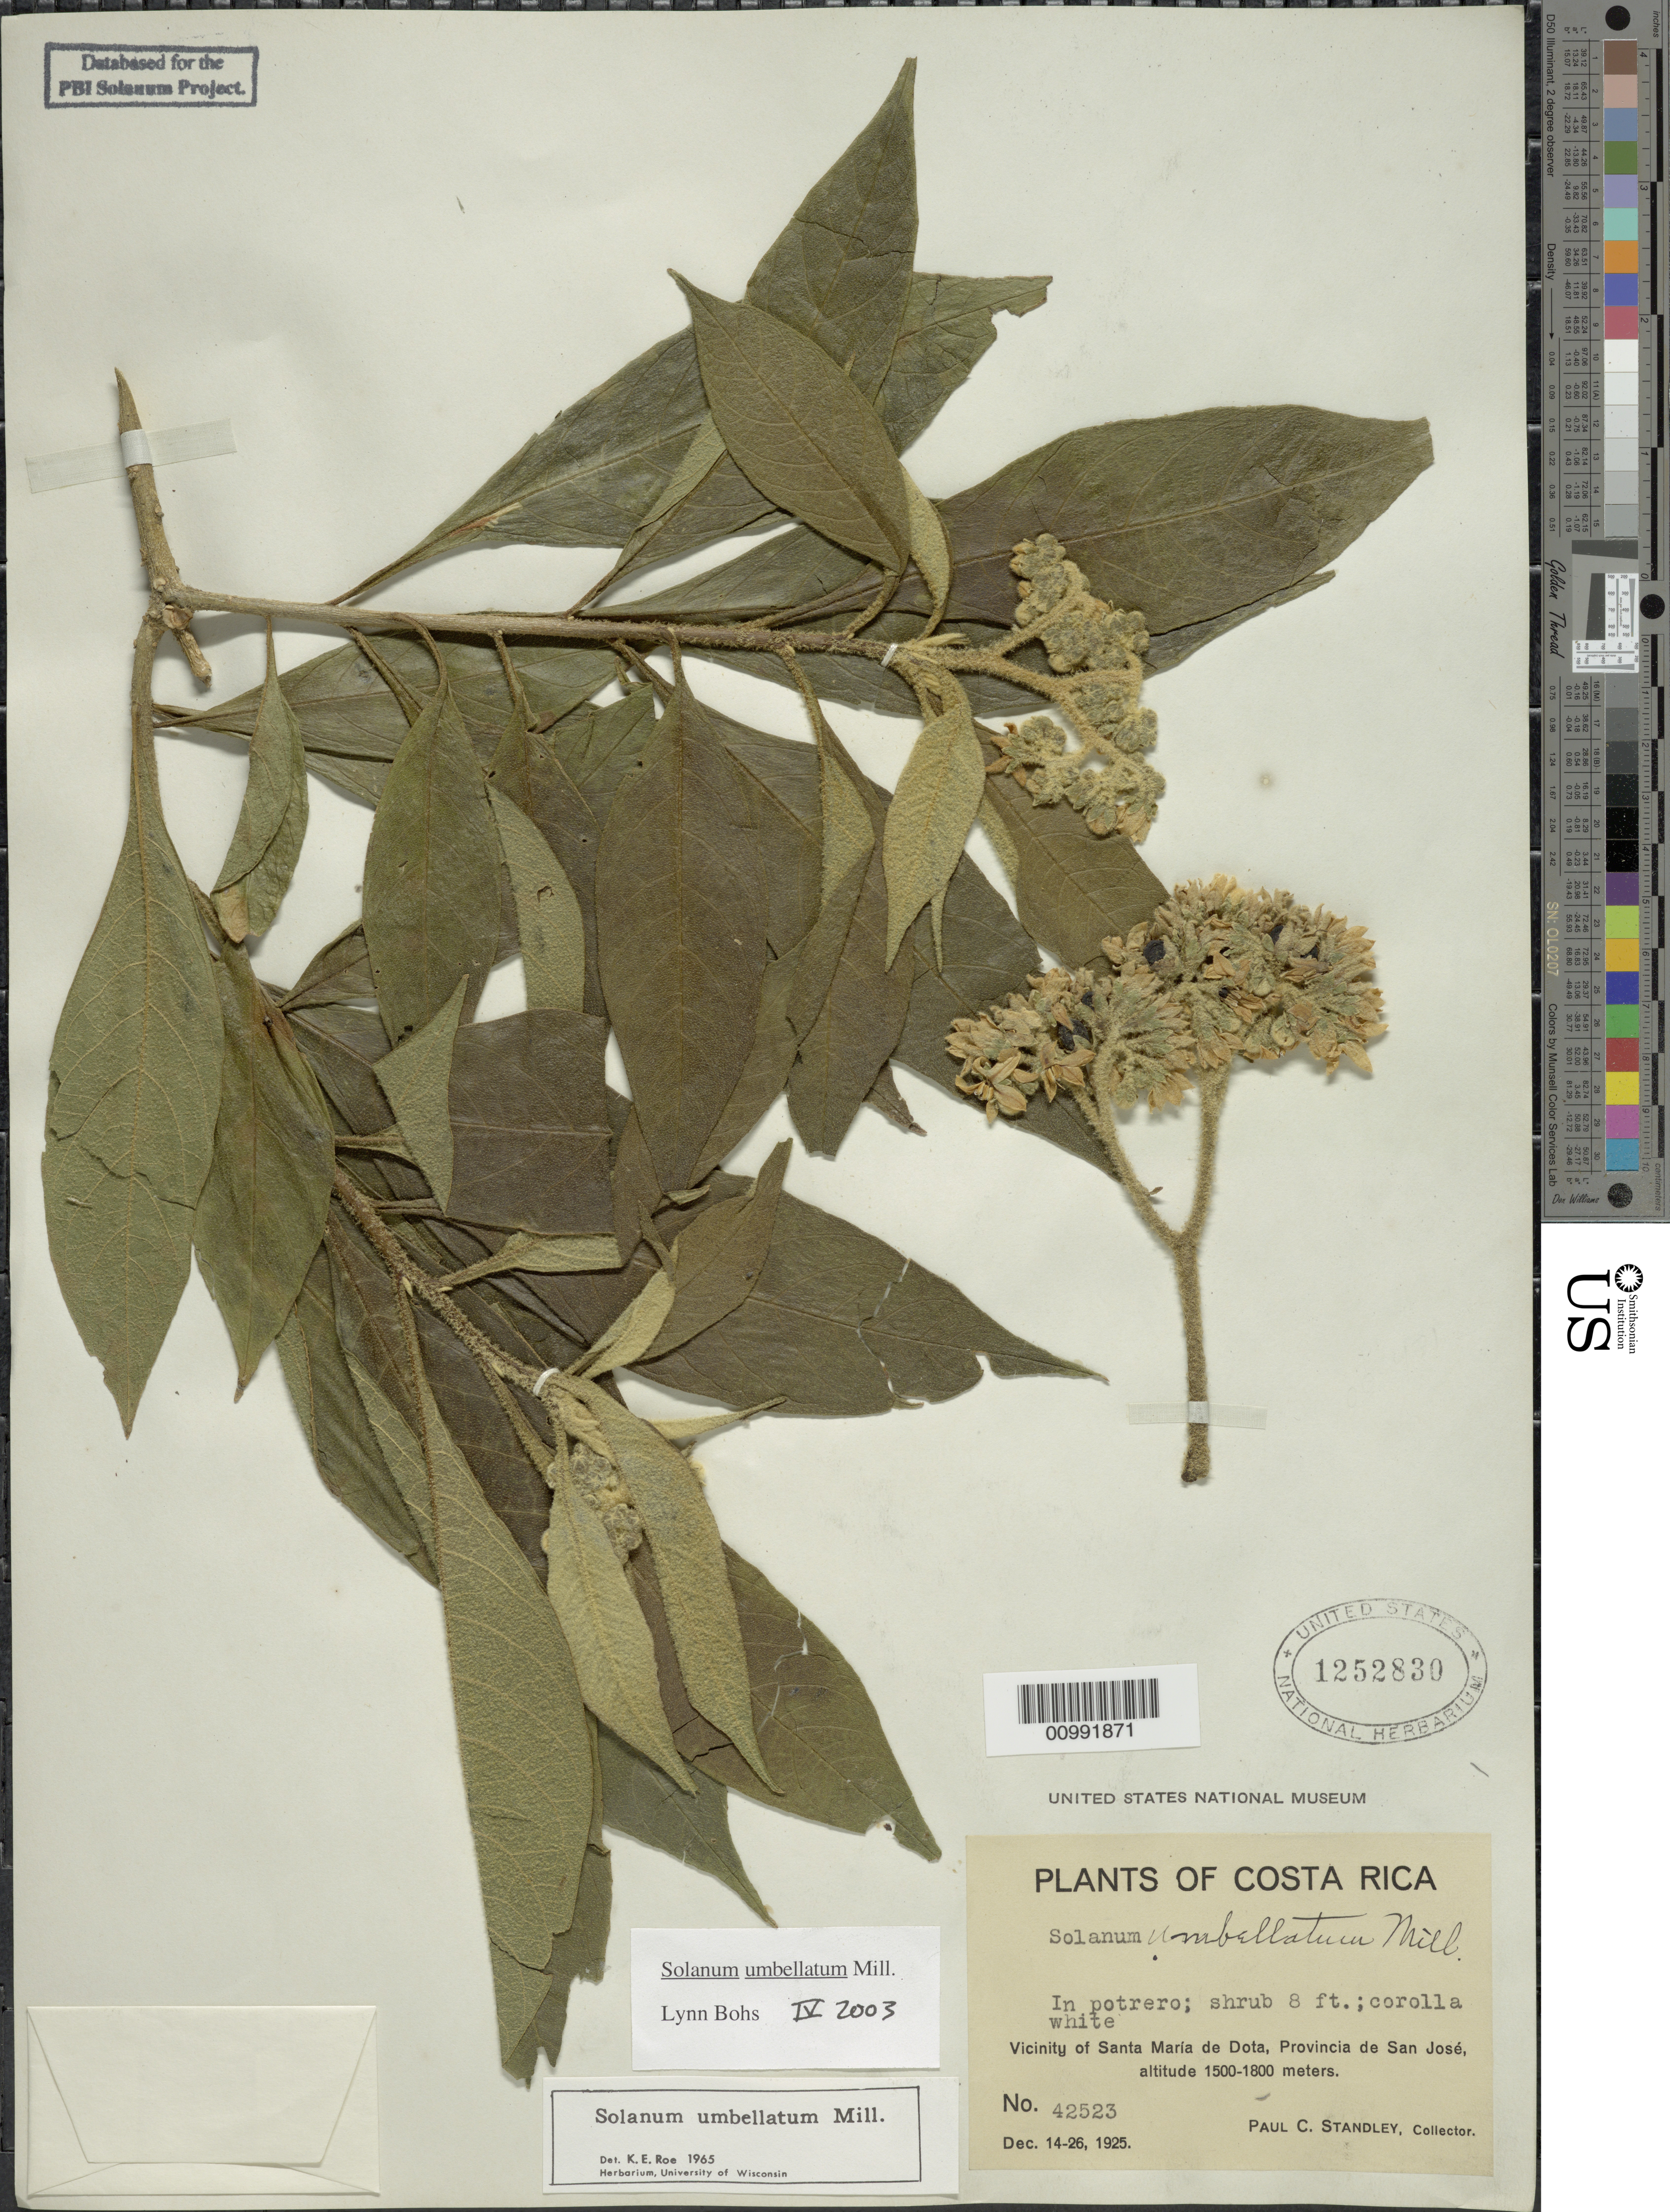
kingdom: Plantae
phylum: Tracheophyta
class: Magnoliopsida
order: Solanales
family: Solanaceae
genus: Solanum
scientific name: Solanum umbellatum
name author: Mill.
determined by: Bohs, L. A.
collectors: P. C. Standley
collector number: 42523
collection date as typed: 14 Dec 1925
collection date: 1925-12-14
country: Costa Rica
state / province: San José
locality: Vicinity Santa María de Dota.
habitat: In potrero.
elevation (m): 1500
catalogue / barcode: US 1252830